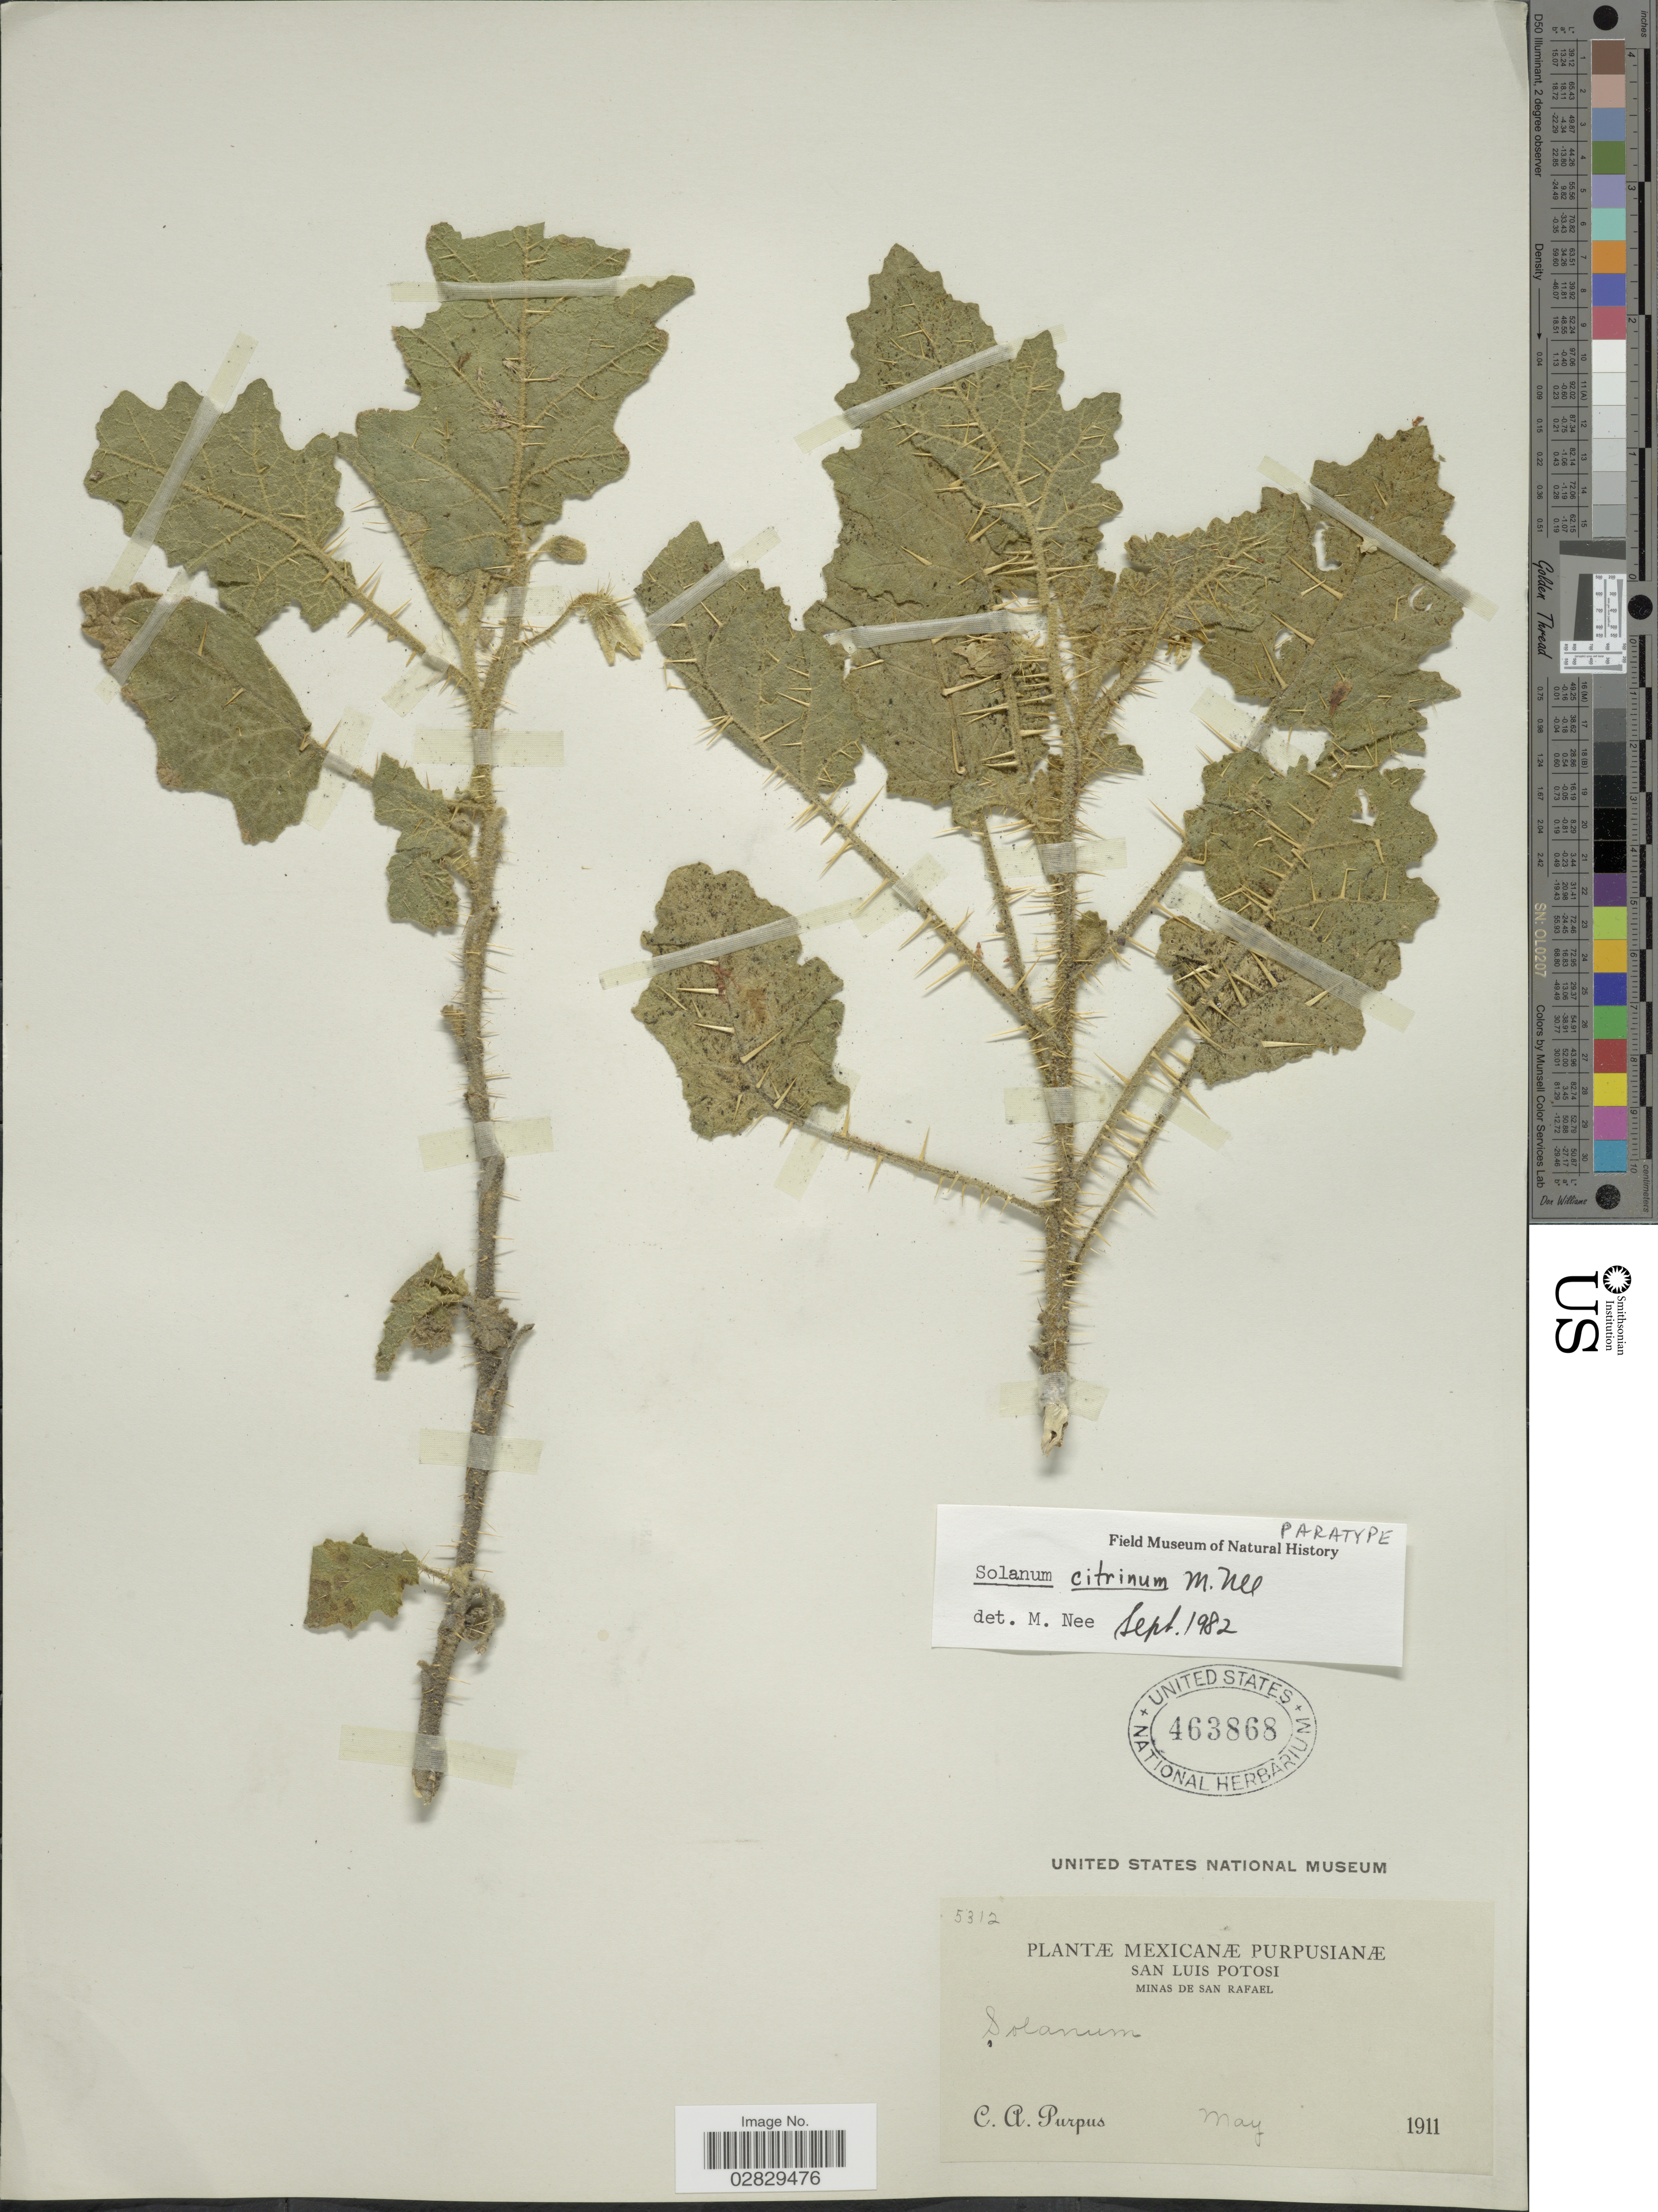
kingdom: Plantae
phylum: Tracheophyta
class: Magnoliopsida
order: Solanales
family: Solanaceae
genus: Solanum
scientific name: Solanum citrinum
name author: M. Nee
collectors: C. A. Purpus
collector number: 5312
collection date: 1911-05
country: Mexico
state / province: San Luis Potosí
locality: Minas de San Rafael.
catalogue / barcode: US 463868